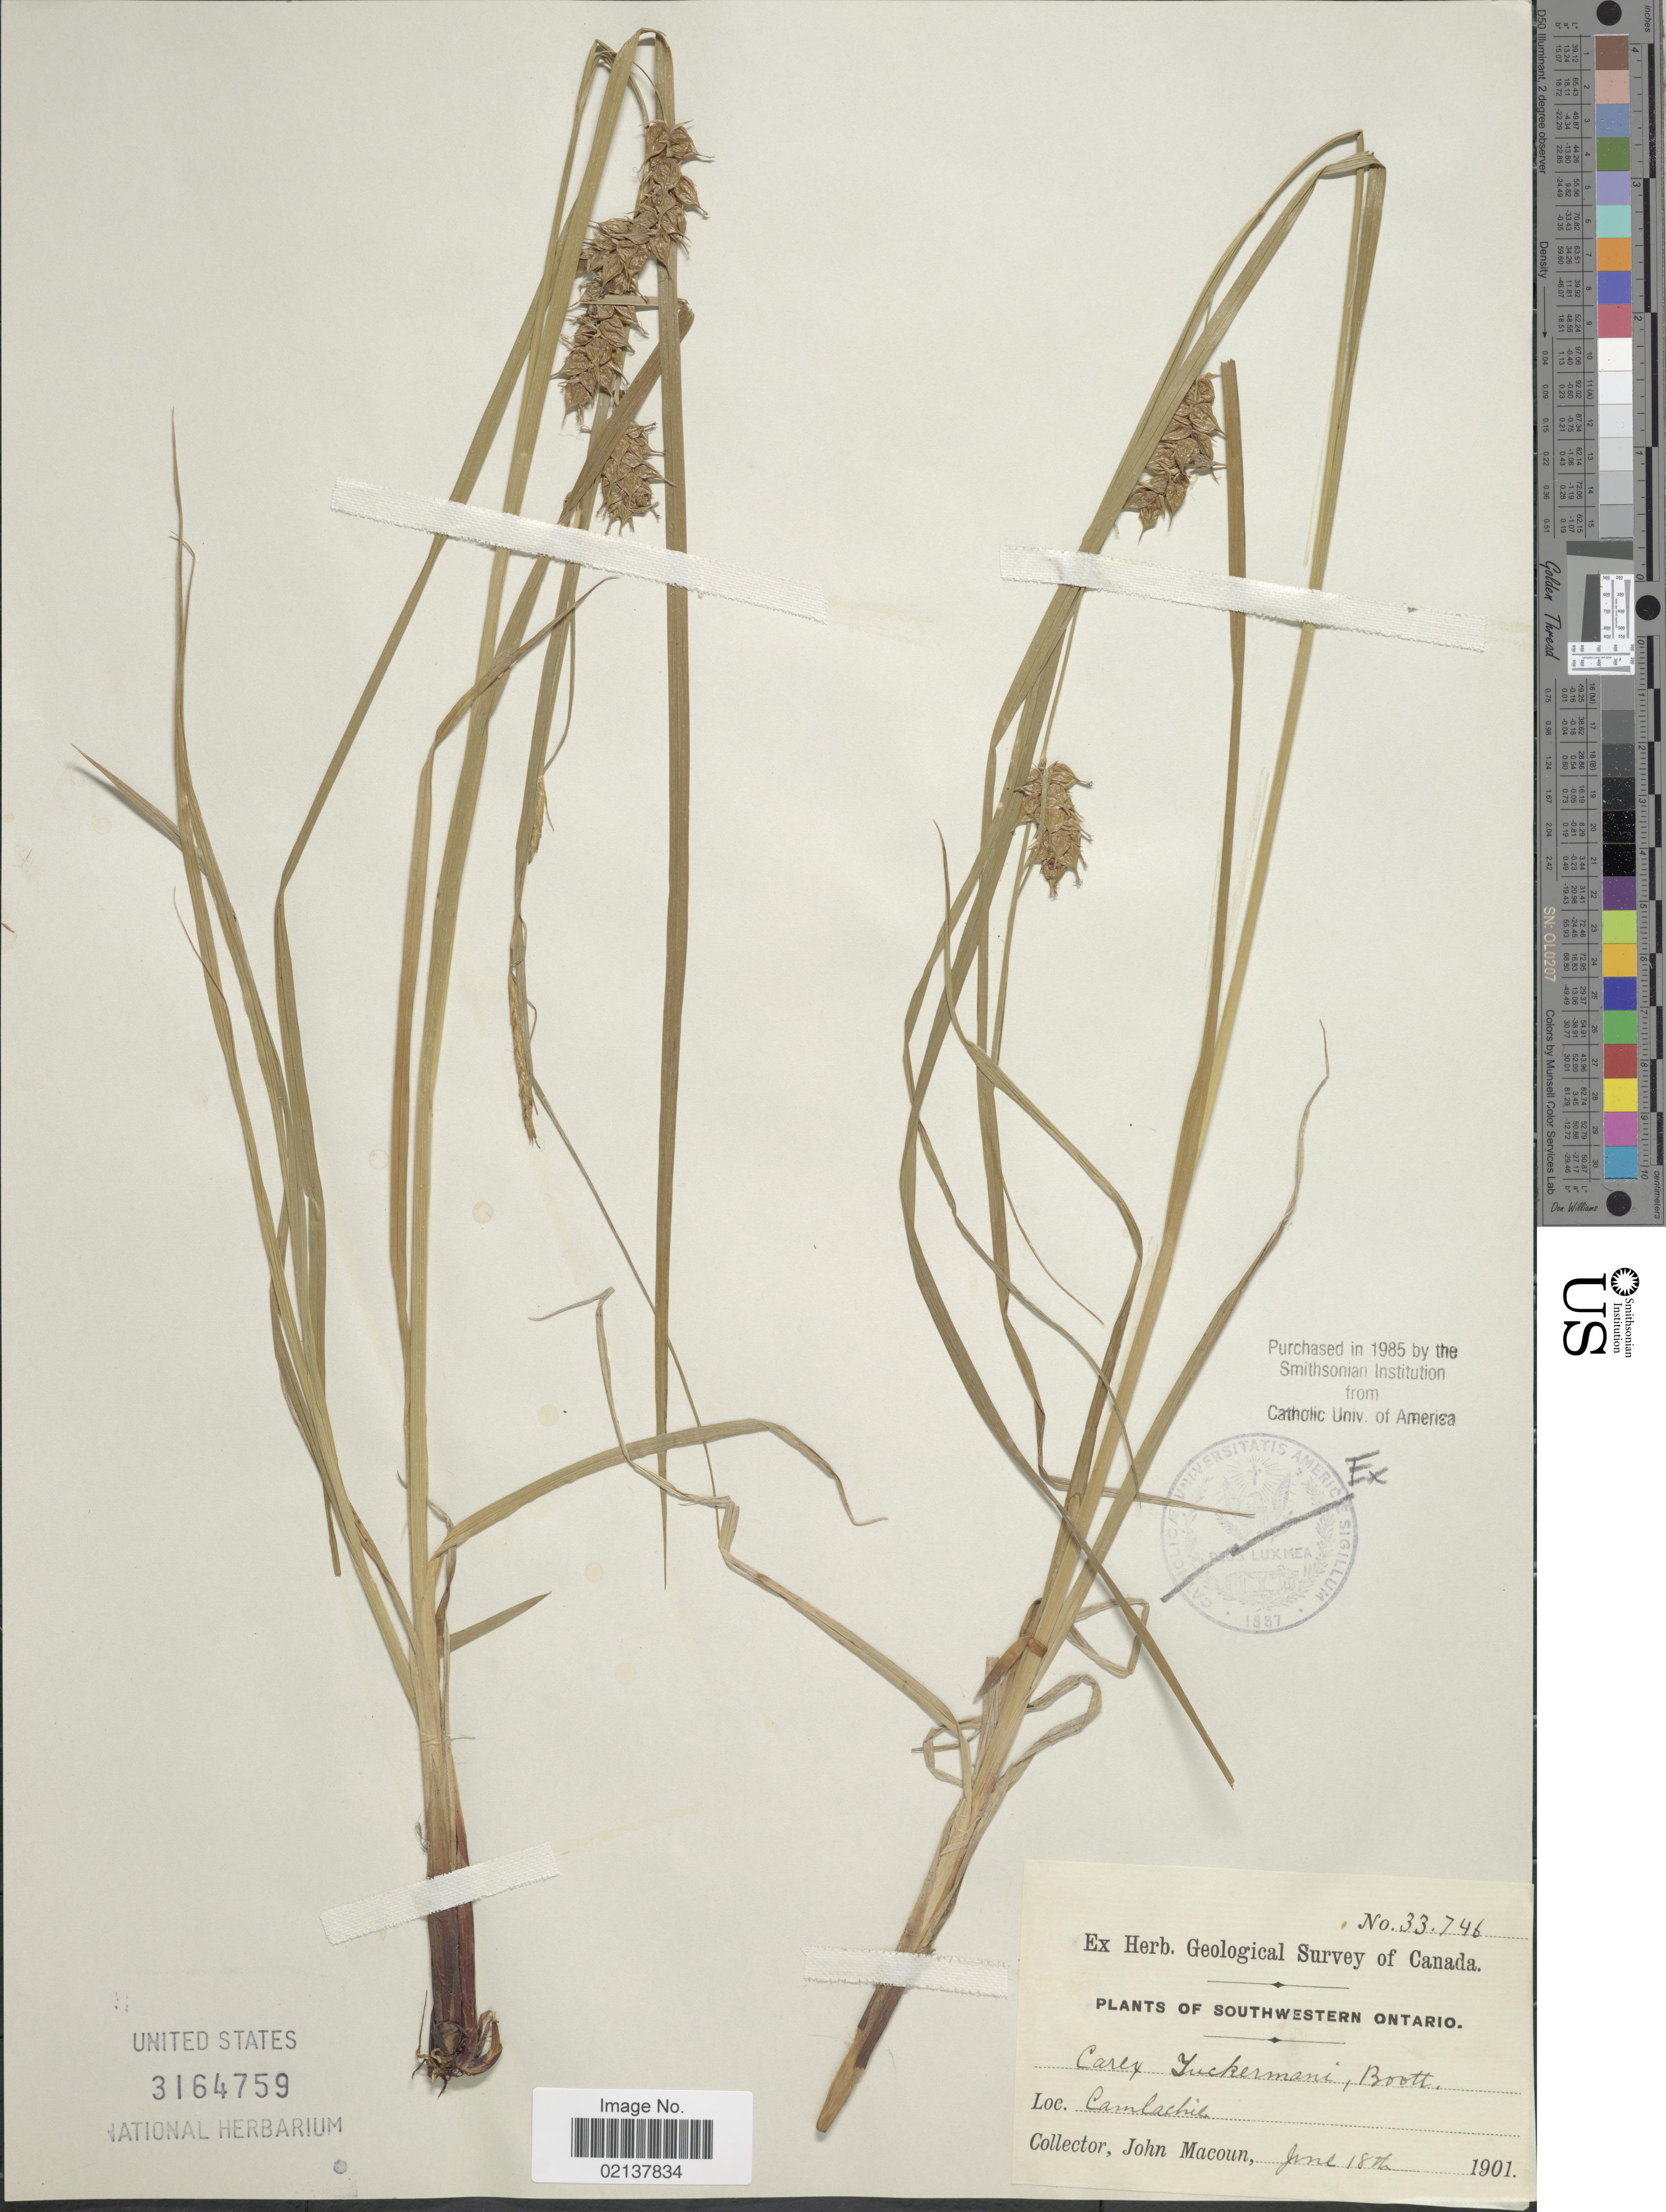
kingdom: Plantae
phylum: Tracheophyta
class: Liliopsida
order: Poales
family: Cyperaceae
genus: Carex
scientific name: Carex tuckermanii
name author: Boott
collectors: J. Macoun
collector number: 33746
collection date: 1901-06-18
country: Canada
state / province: Ontario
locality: Southwestern Ontario, Camlachic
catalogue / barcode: US 3164759